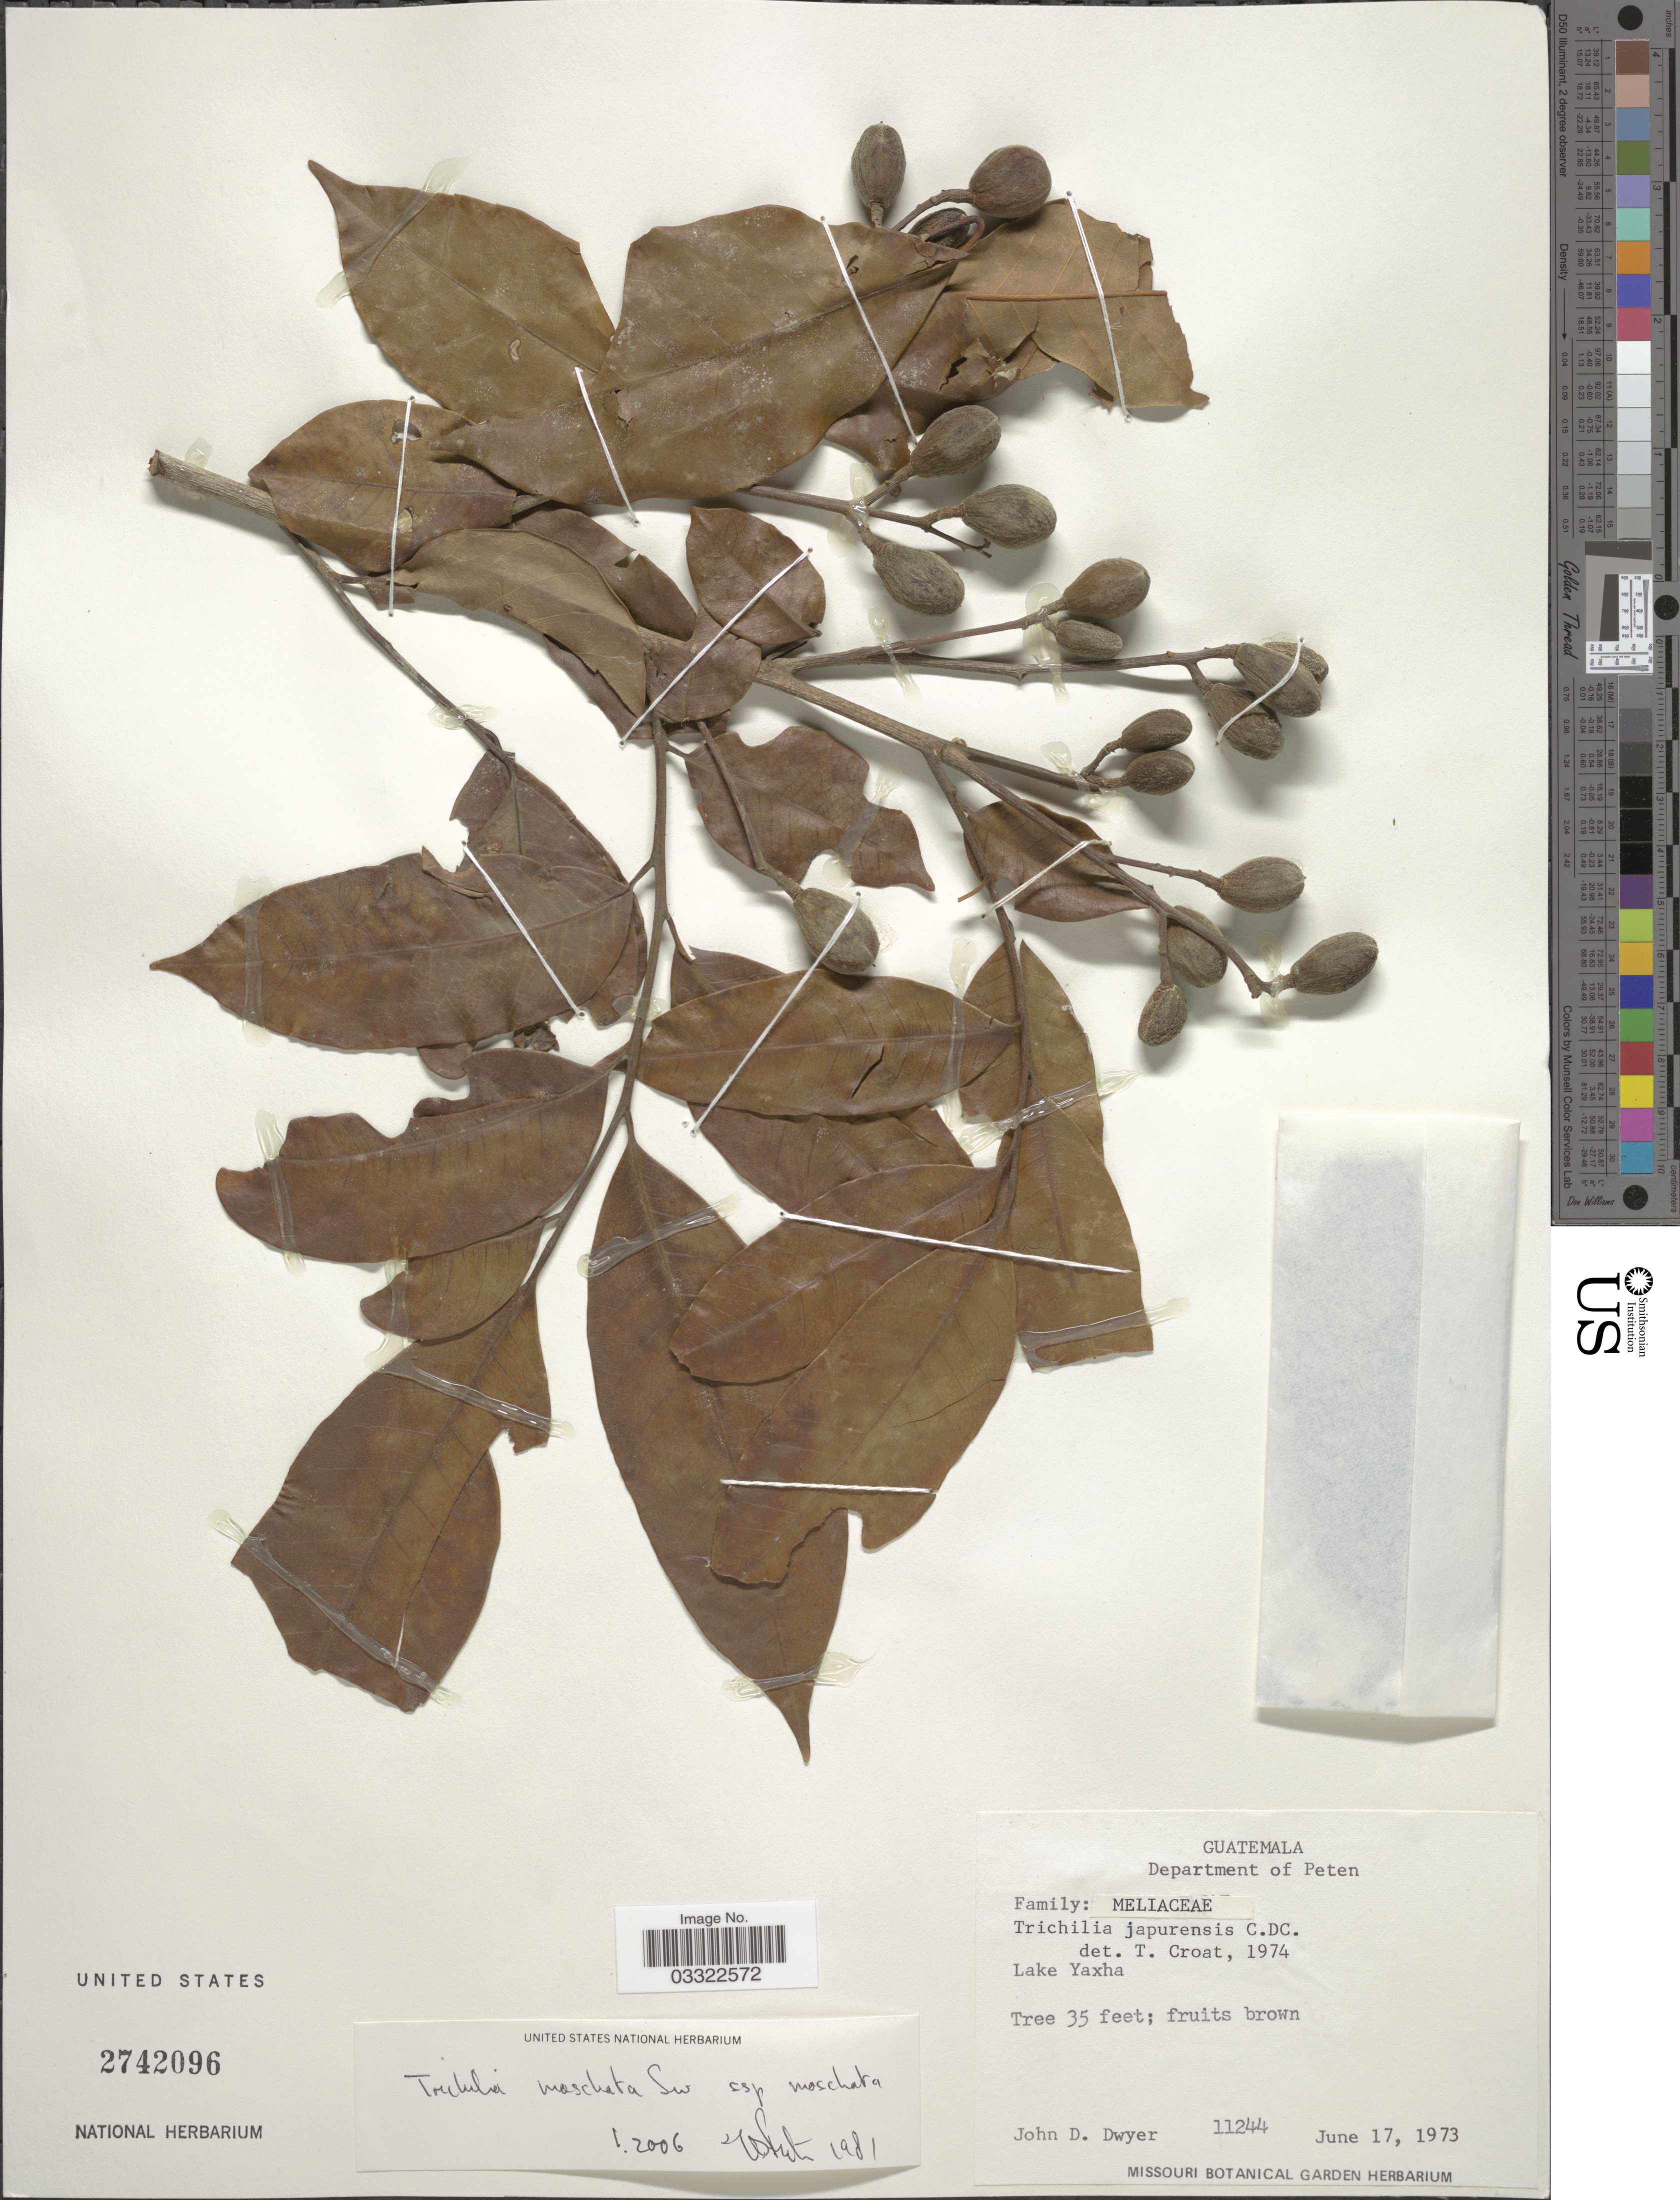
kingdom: Plantae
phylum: Tracheophyta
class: Magnoliopsida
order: Sapindales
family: Meliaceae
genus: Trichilia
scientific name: Trichilia moschata subsp. moschata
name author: Sw.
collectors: J. D. Dwyer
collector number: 11244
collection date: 1973-06-17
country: Guatemala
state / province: El Petén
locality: Department of Peten. Lake Yaxha.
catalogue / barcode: US 2742096